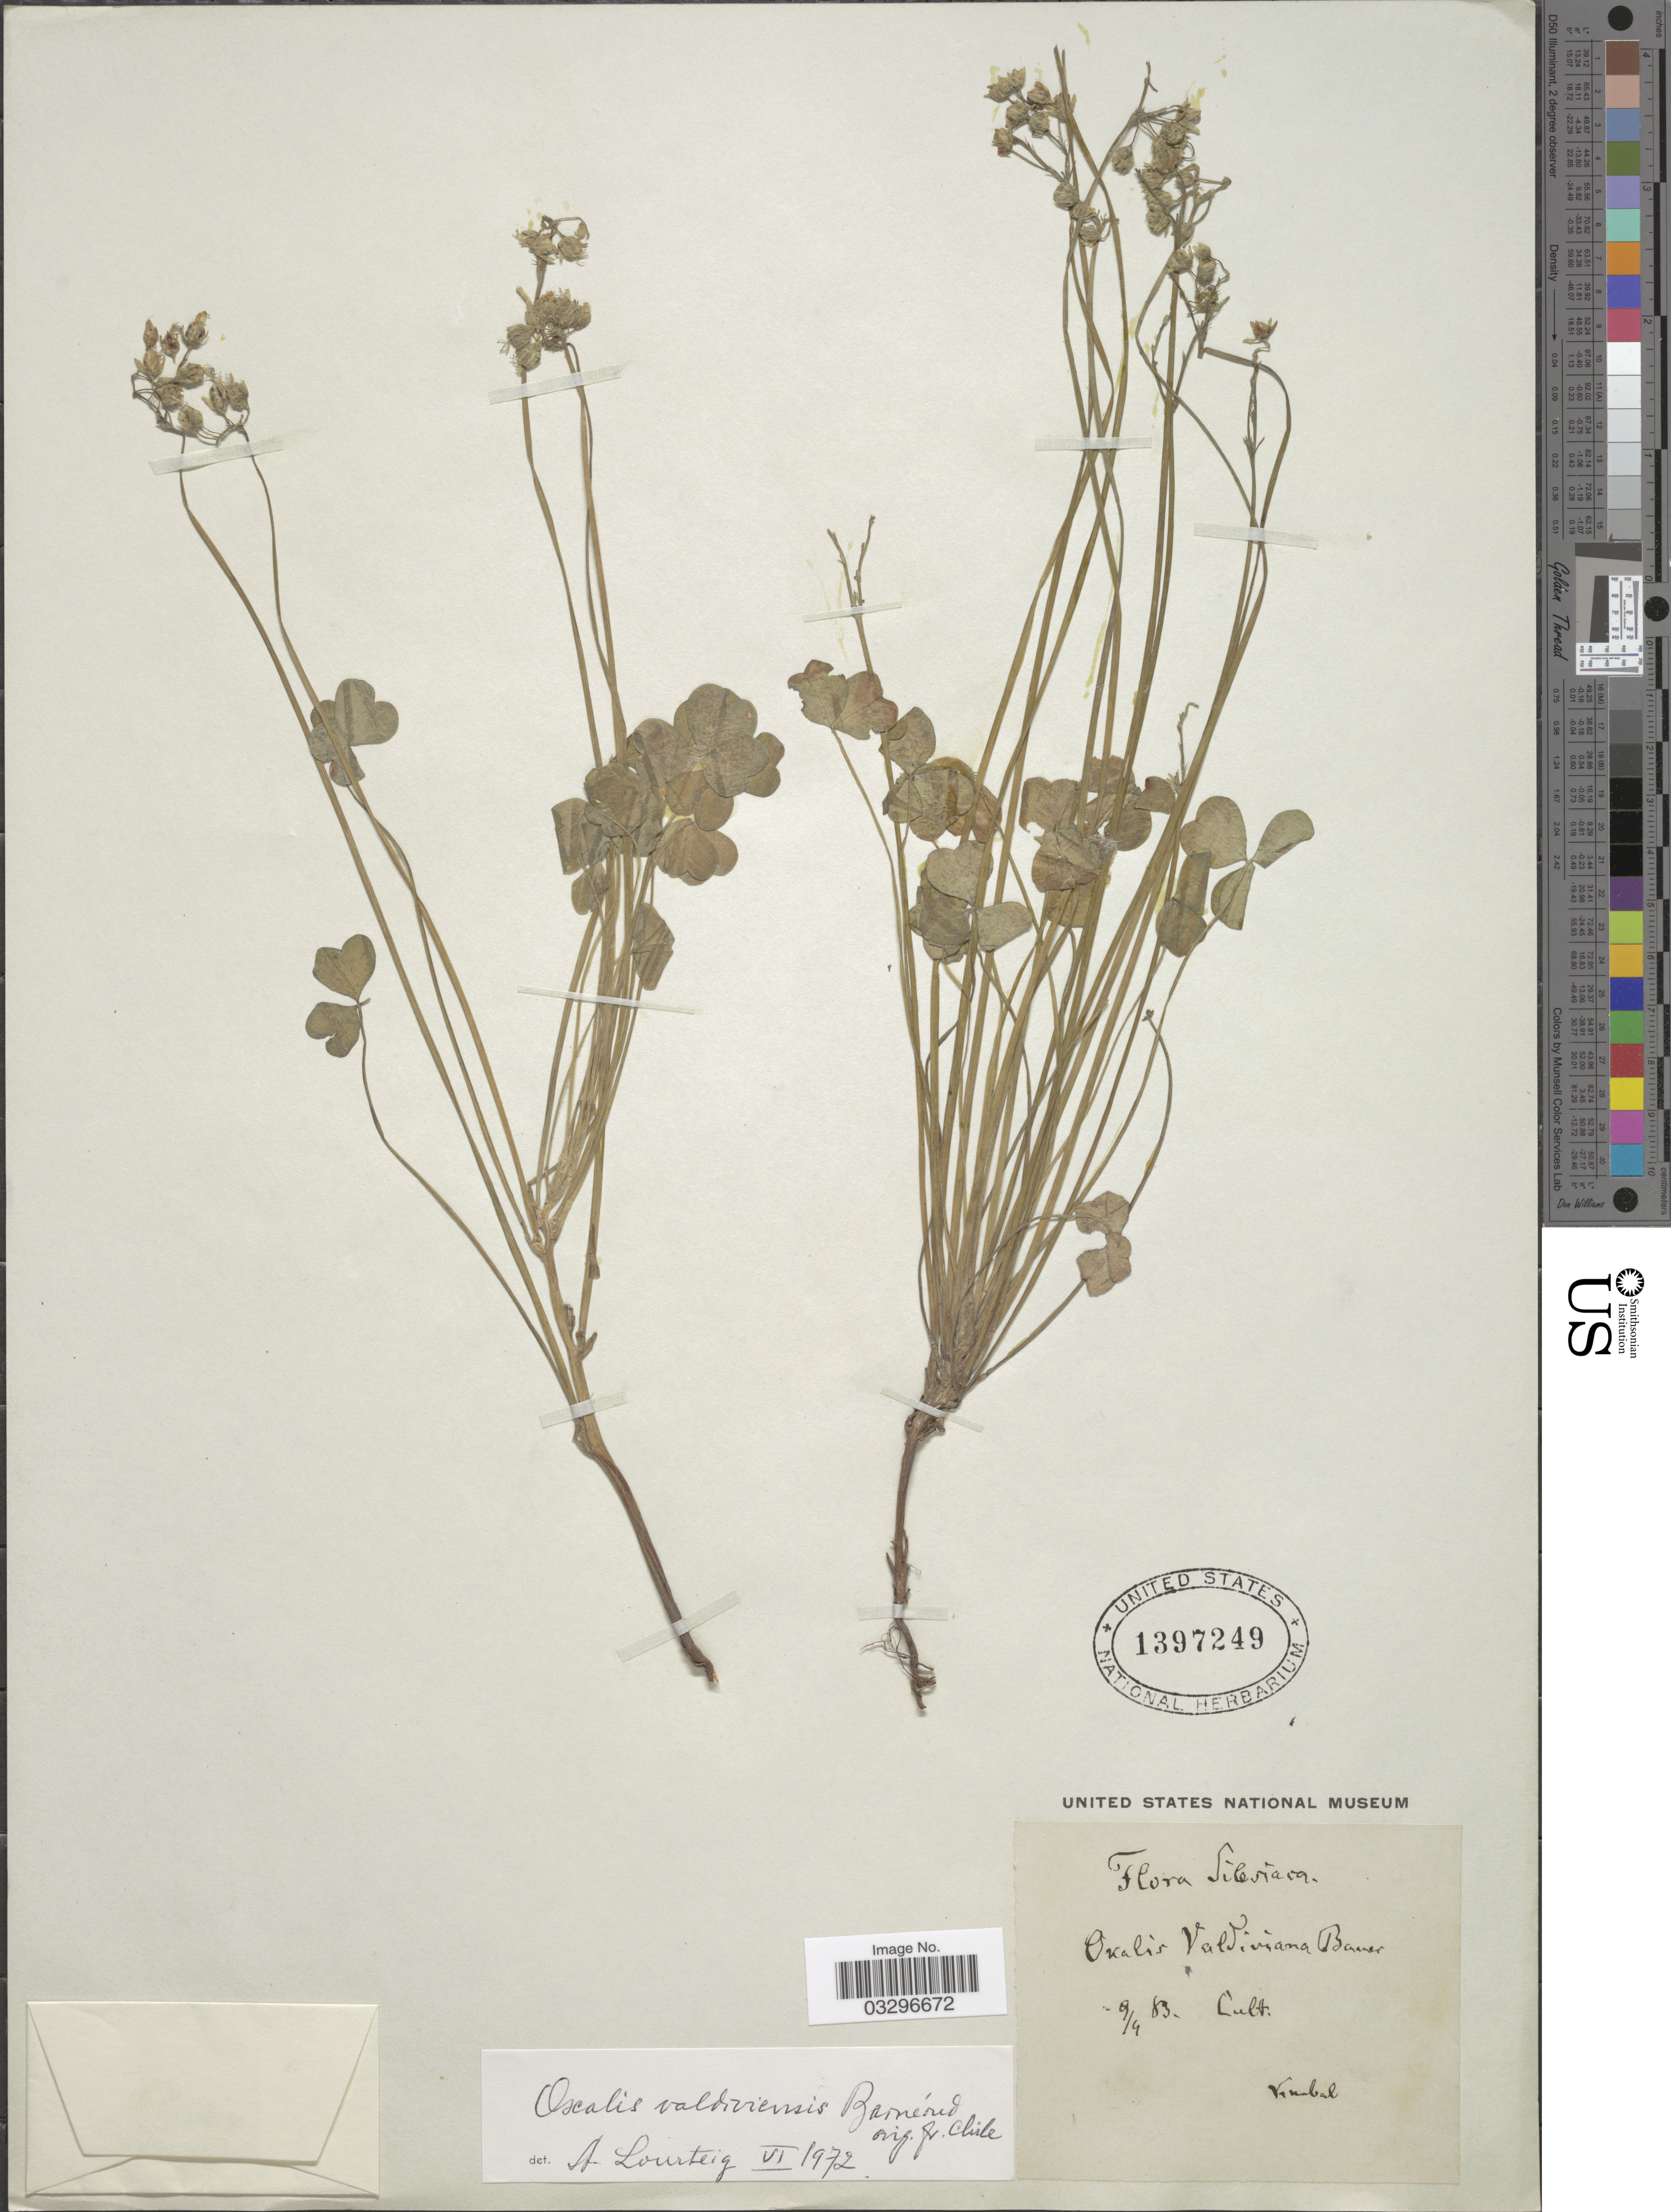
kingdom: Plantae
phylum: Tracheophyta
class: Magnoliopsida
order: Oxalidales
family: Oxalidaceae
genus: Oxalis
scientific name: Oxalis valdiviensis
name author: Barnéoud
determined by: Lourteig, A.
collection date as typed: Transcribed d/m/y: 9/4/83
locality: Silesiana.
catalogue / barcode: US 1397249